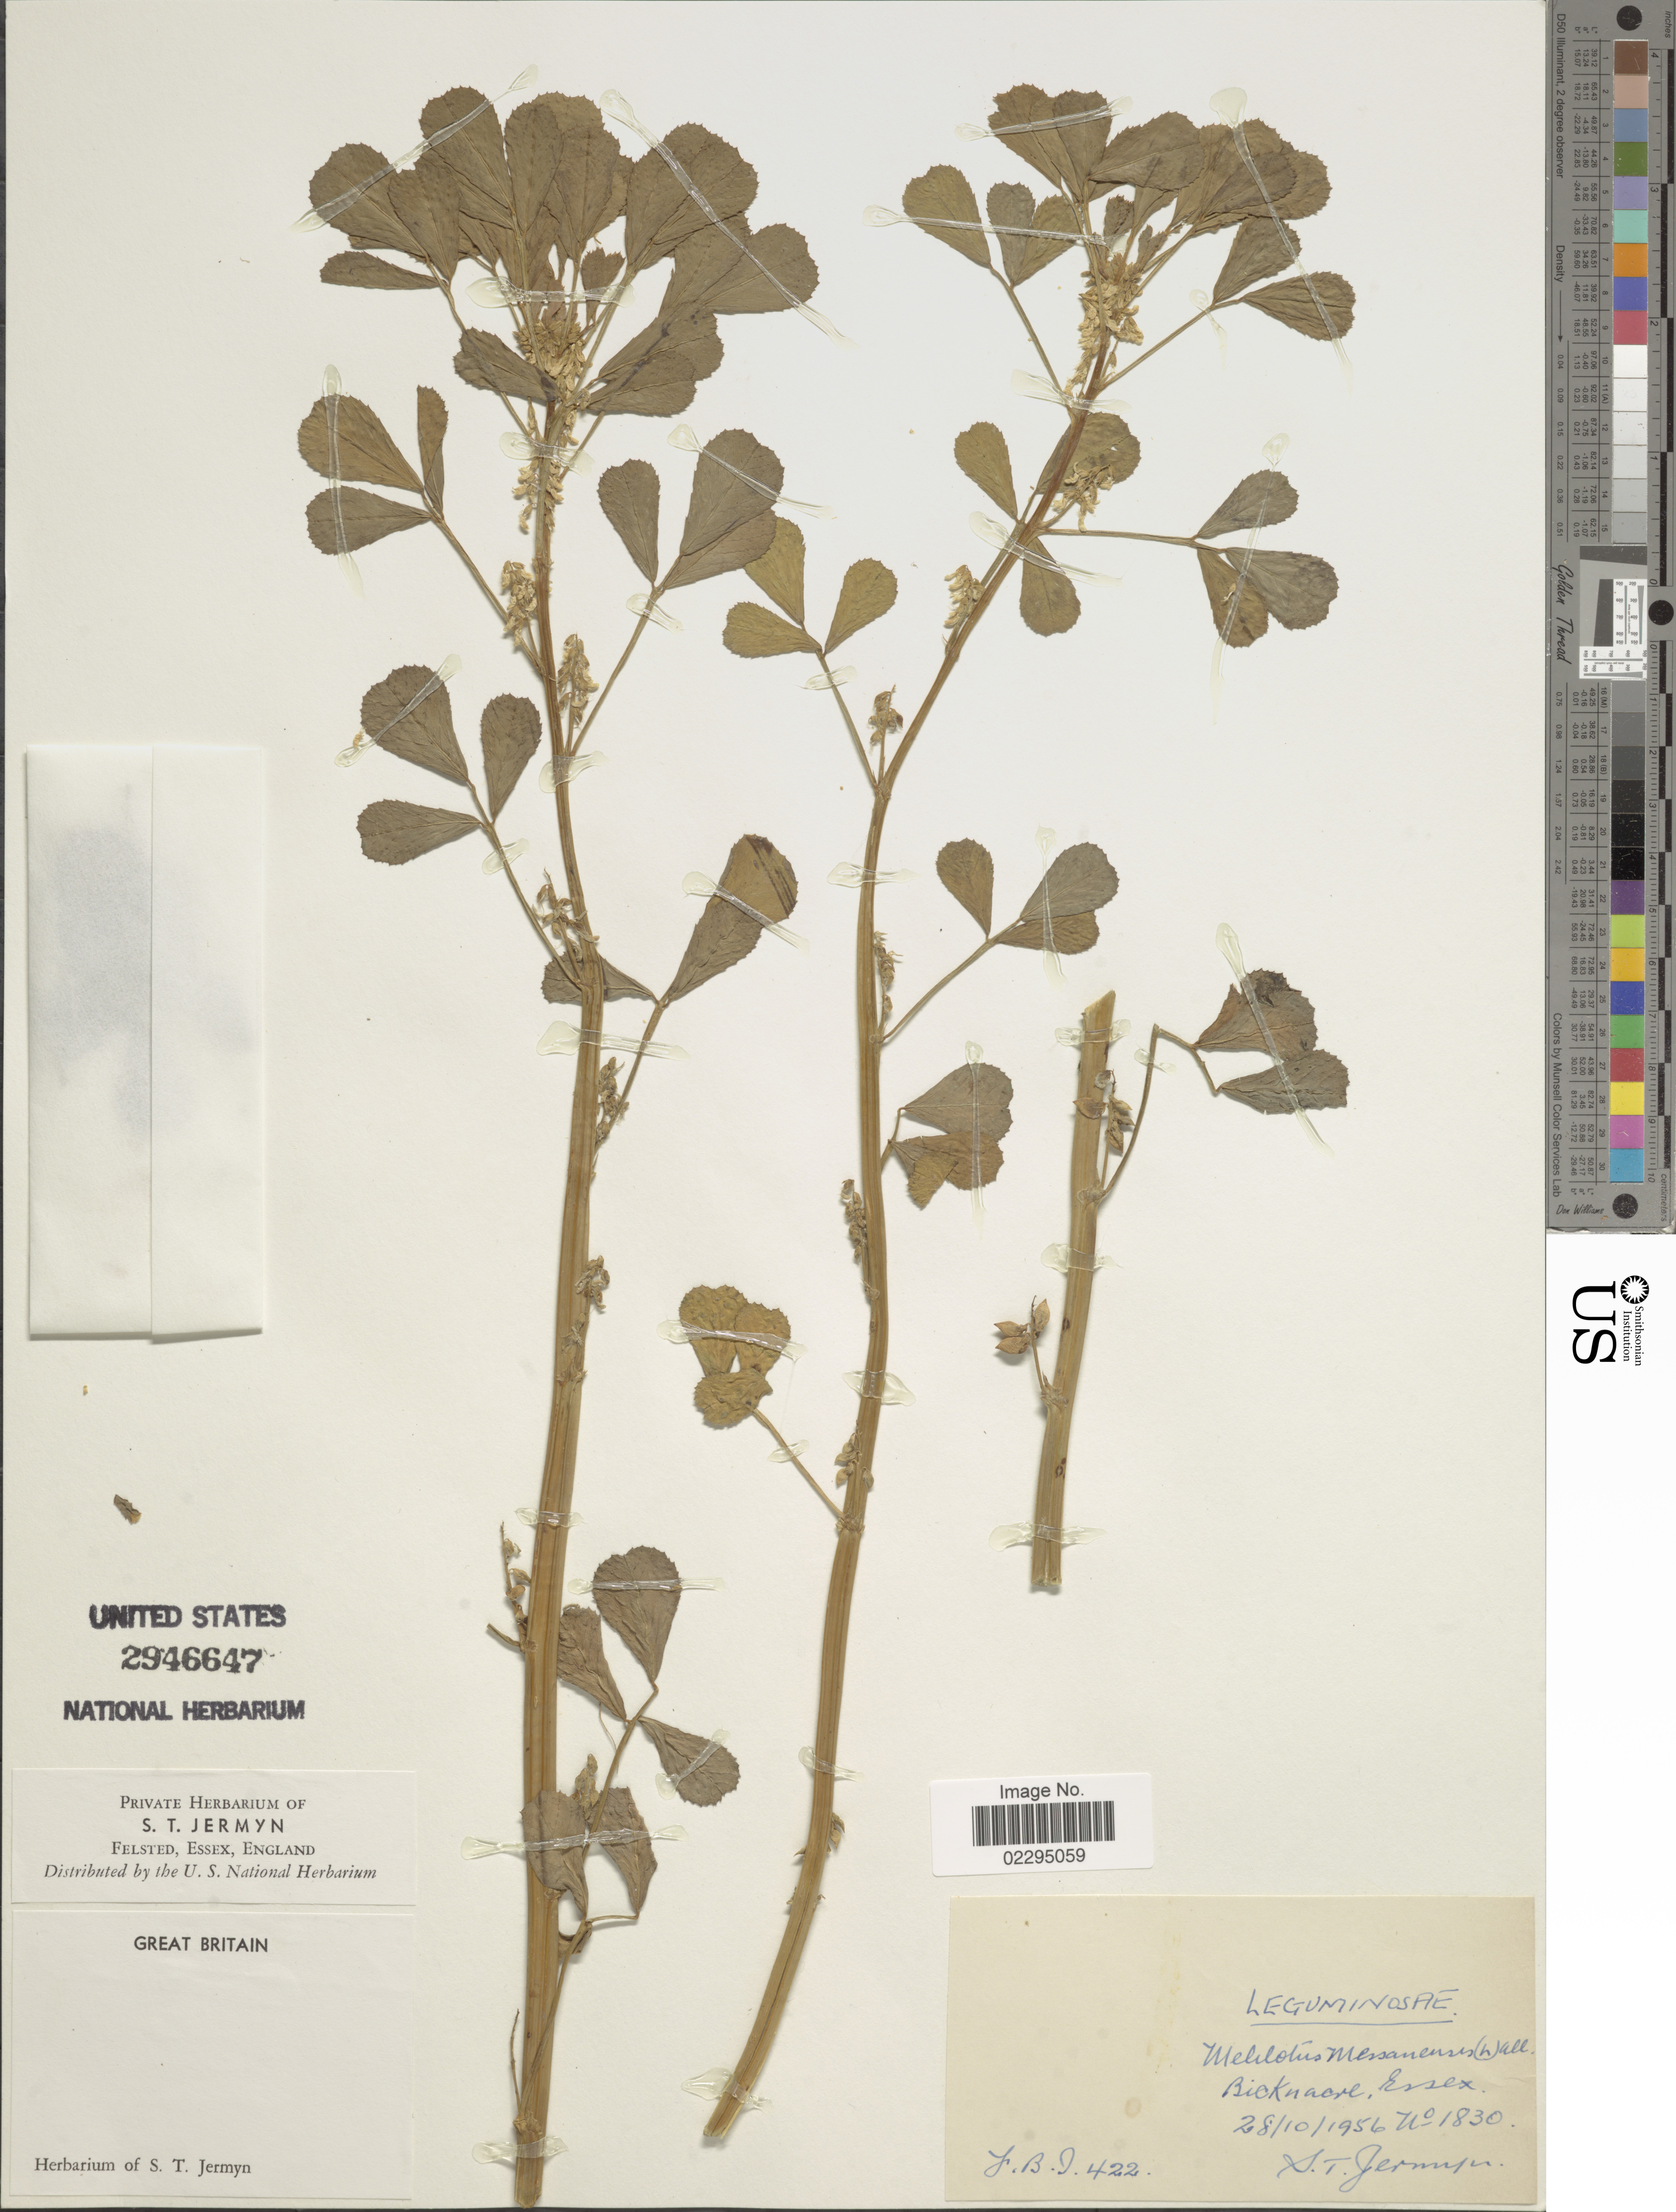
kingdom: Plantae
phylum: Tracheophyta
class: Magnoliopsida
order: Fabales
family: Fabaceae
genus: Melilotus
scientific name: Melilotus messanensis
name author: All.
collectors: S. Jermyn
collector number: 1830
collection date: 1956-10-28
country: United Kingdom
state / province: England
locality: Great Britain, Bicknacre Essex.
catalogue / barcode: US 2946647